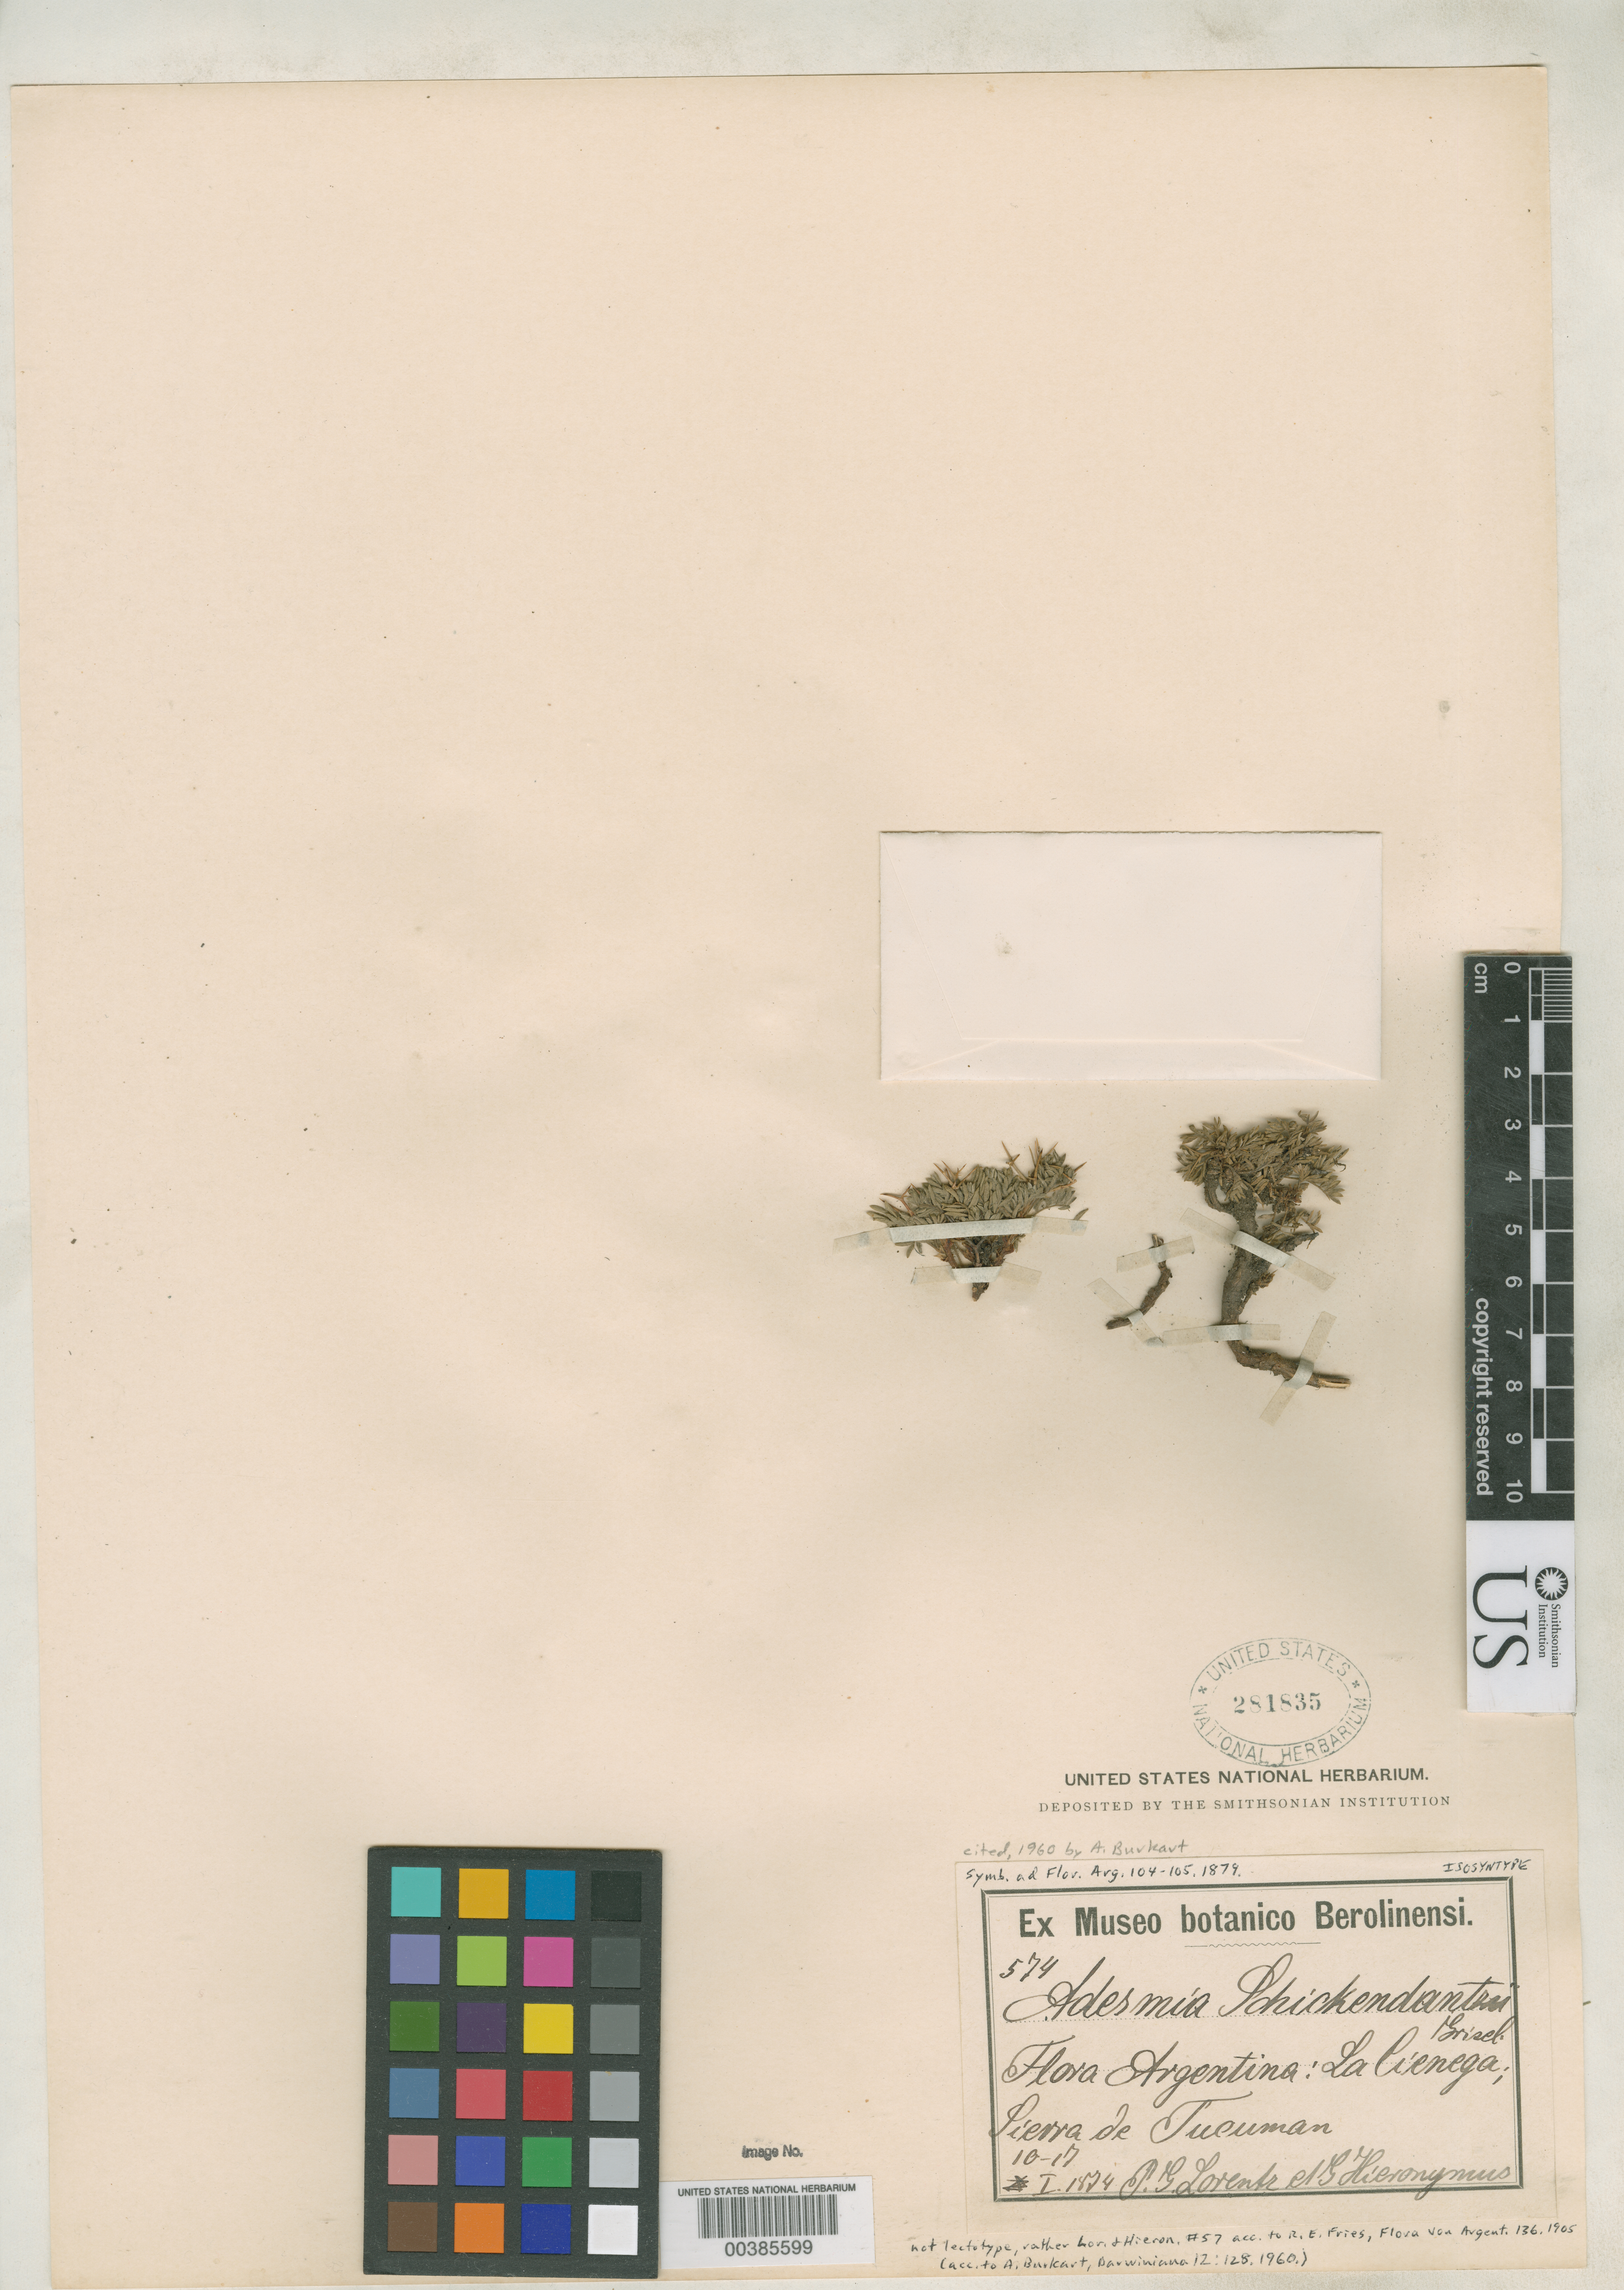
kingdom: Plantae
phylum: Tracheophyta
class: Magnoliopsida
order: Fabales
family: Fabaceae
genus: Adesmia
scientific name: Adesmia schickendantrii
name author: Griseb.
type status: Isosyntype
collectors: P. G. Lorentz & G. H. Hieronymus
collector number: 574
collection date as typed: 10 Jan 1874 to 17 Jan 1874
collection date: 1874-01-10/1874-01-17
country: Argentina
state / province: Tucumán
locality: La Cienega, Sierra de Tucuman.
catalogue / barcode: US 281835